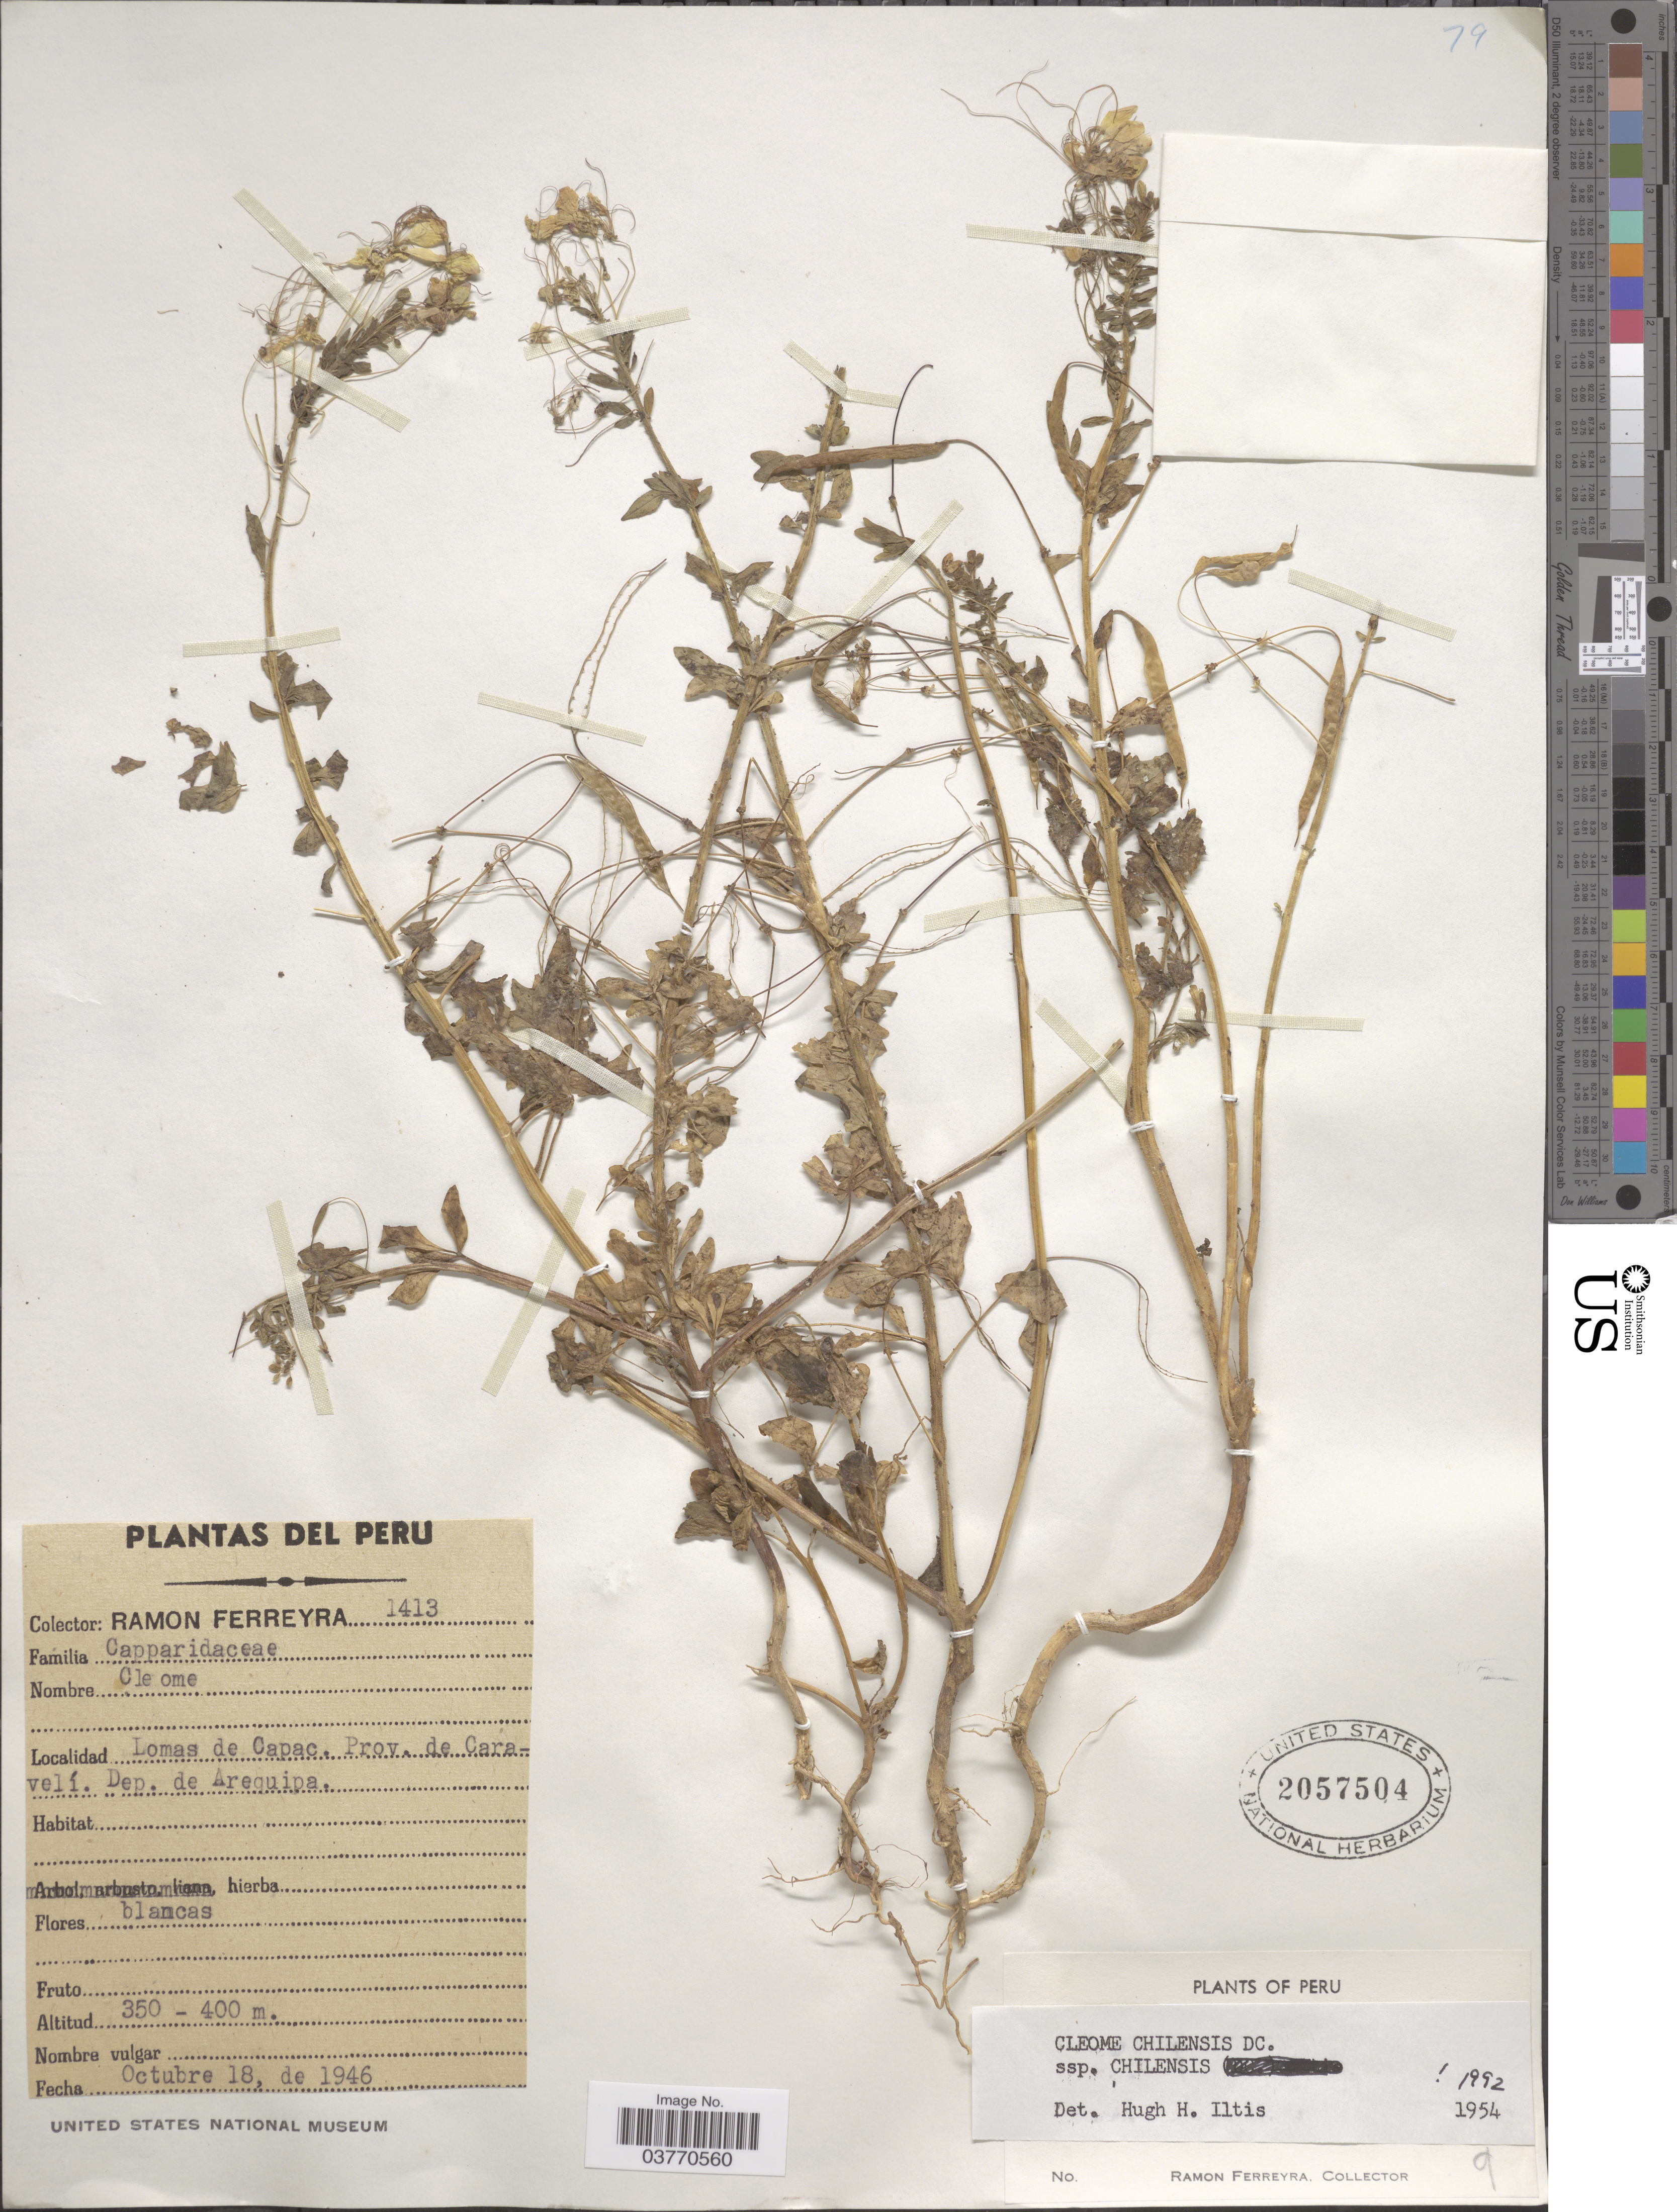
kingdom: Plantae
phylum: Tracheophyta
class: Magnoliopsida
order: Brassicales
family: Cleomaceae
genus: Andinocleome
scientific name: Andinocleome chilensis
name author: (DC.) Iltis ex E.M. McGinty & Roalson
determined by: Strong, M. T., (US), Smithsonian Institution - National Museum of Natural History (UNITED STATES)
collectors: R. A. Ferreyra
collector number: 1413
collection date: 1946-10-18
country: Peru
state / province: Arequipa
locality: Lomas de Capac. Caravelí. Dep. de Arequipa.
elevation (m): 350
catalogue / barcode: US 2057504